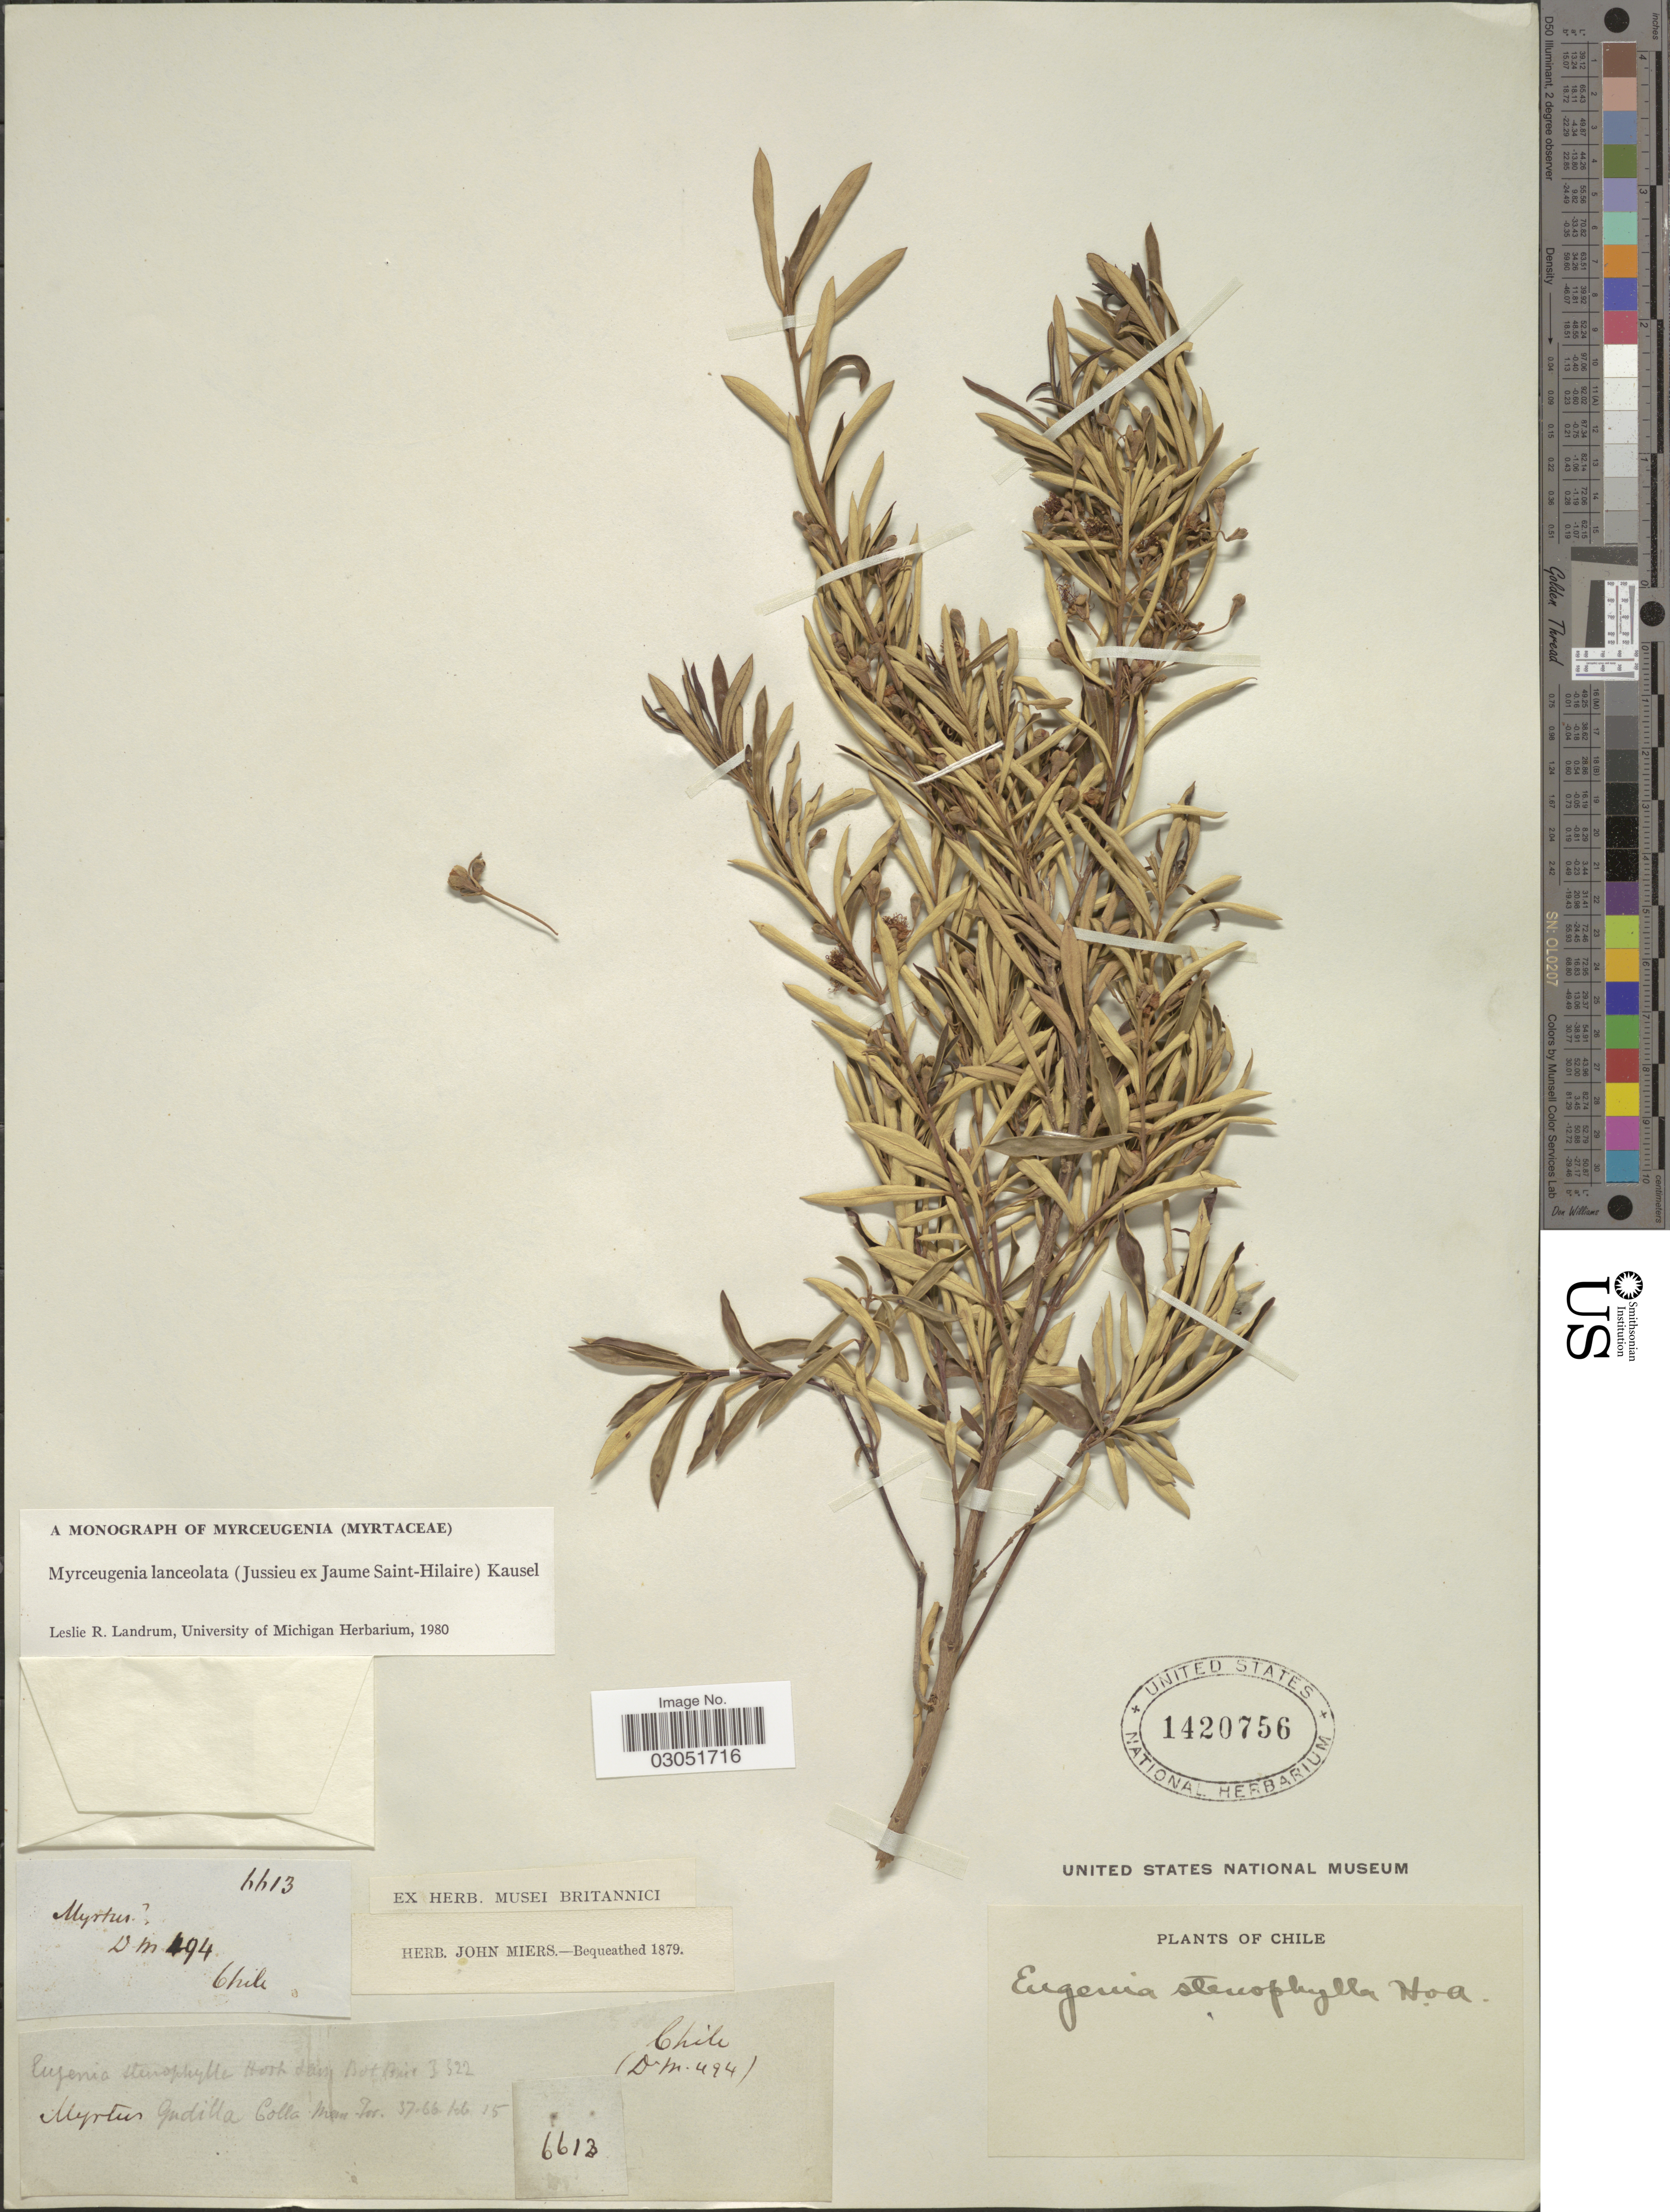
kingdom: Plantae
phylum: Tracheophyta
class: Magnoliopsida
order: Myrtales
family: Myrtaceae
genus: Myrceugenia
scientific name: Myrceugenia lanceolata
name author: (Juss. ex J. St.-Hil.) Kausel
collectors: J. Miers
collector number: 494/ 6613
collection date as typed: Transcribed d/m/y: /2/15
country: Chile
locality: Guadila Colla. Man. Ter. [unsure placement]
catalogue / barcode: US 1420756